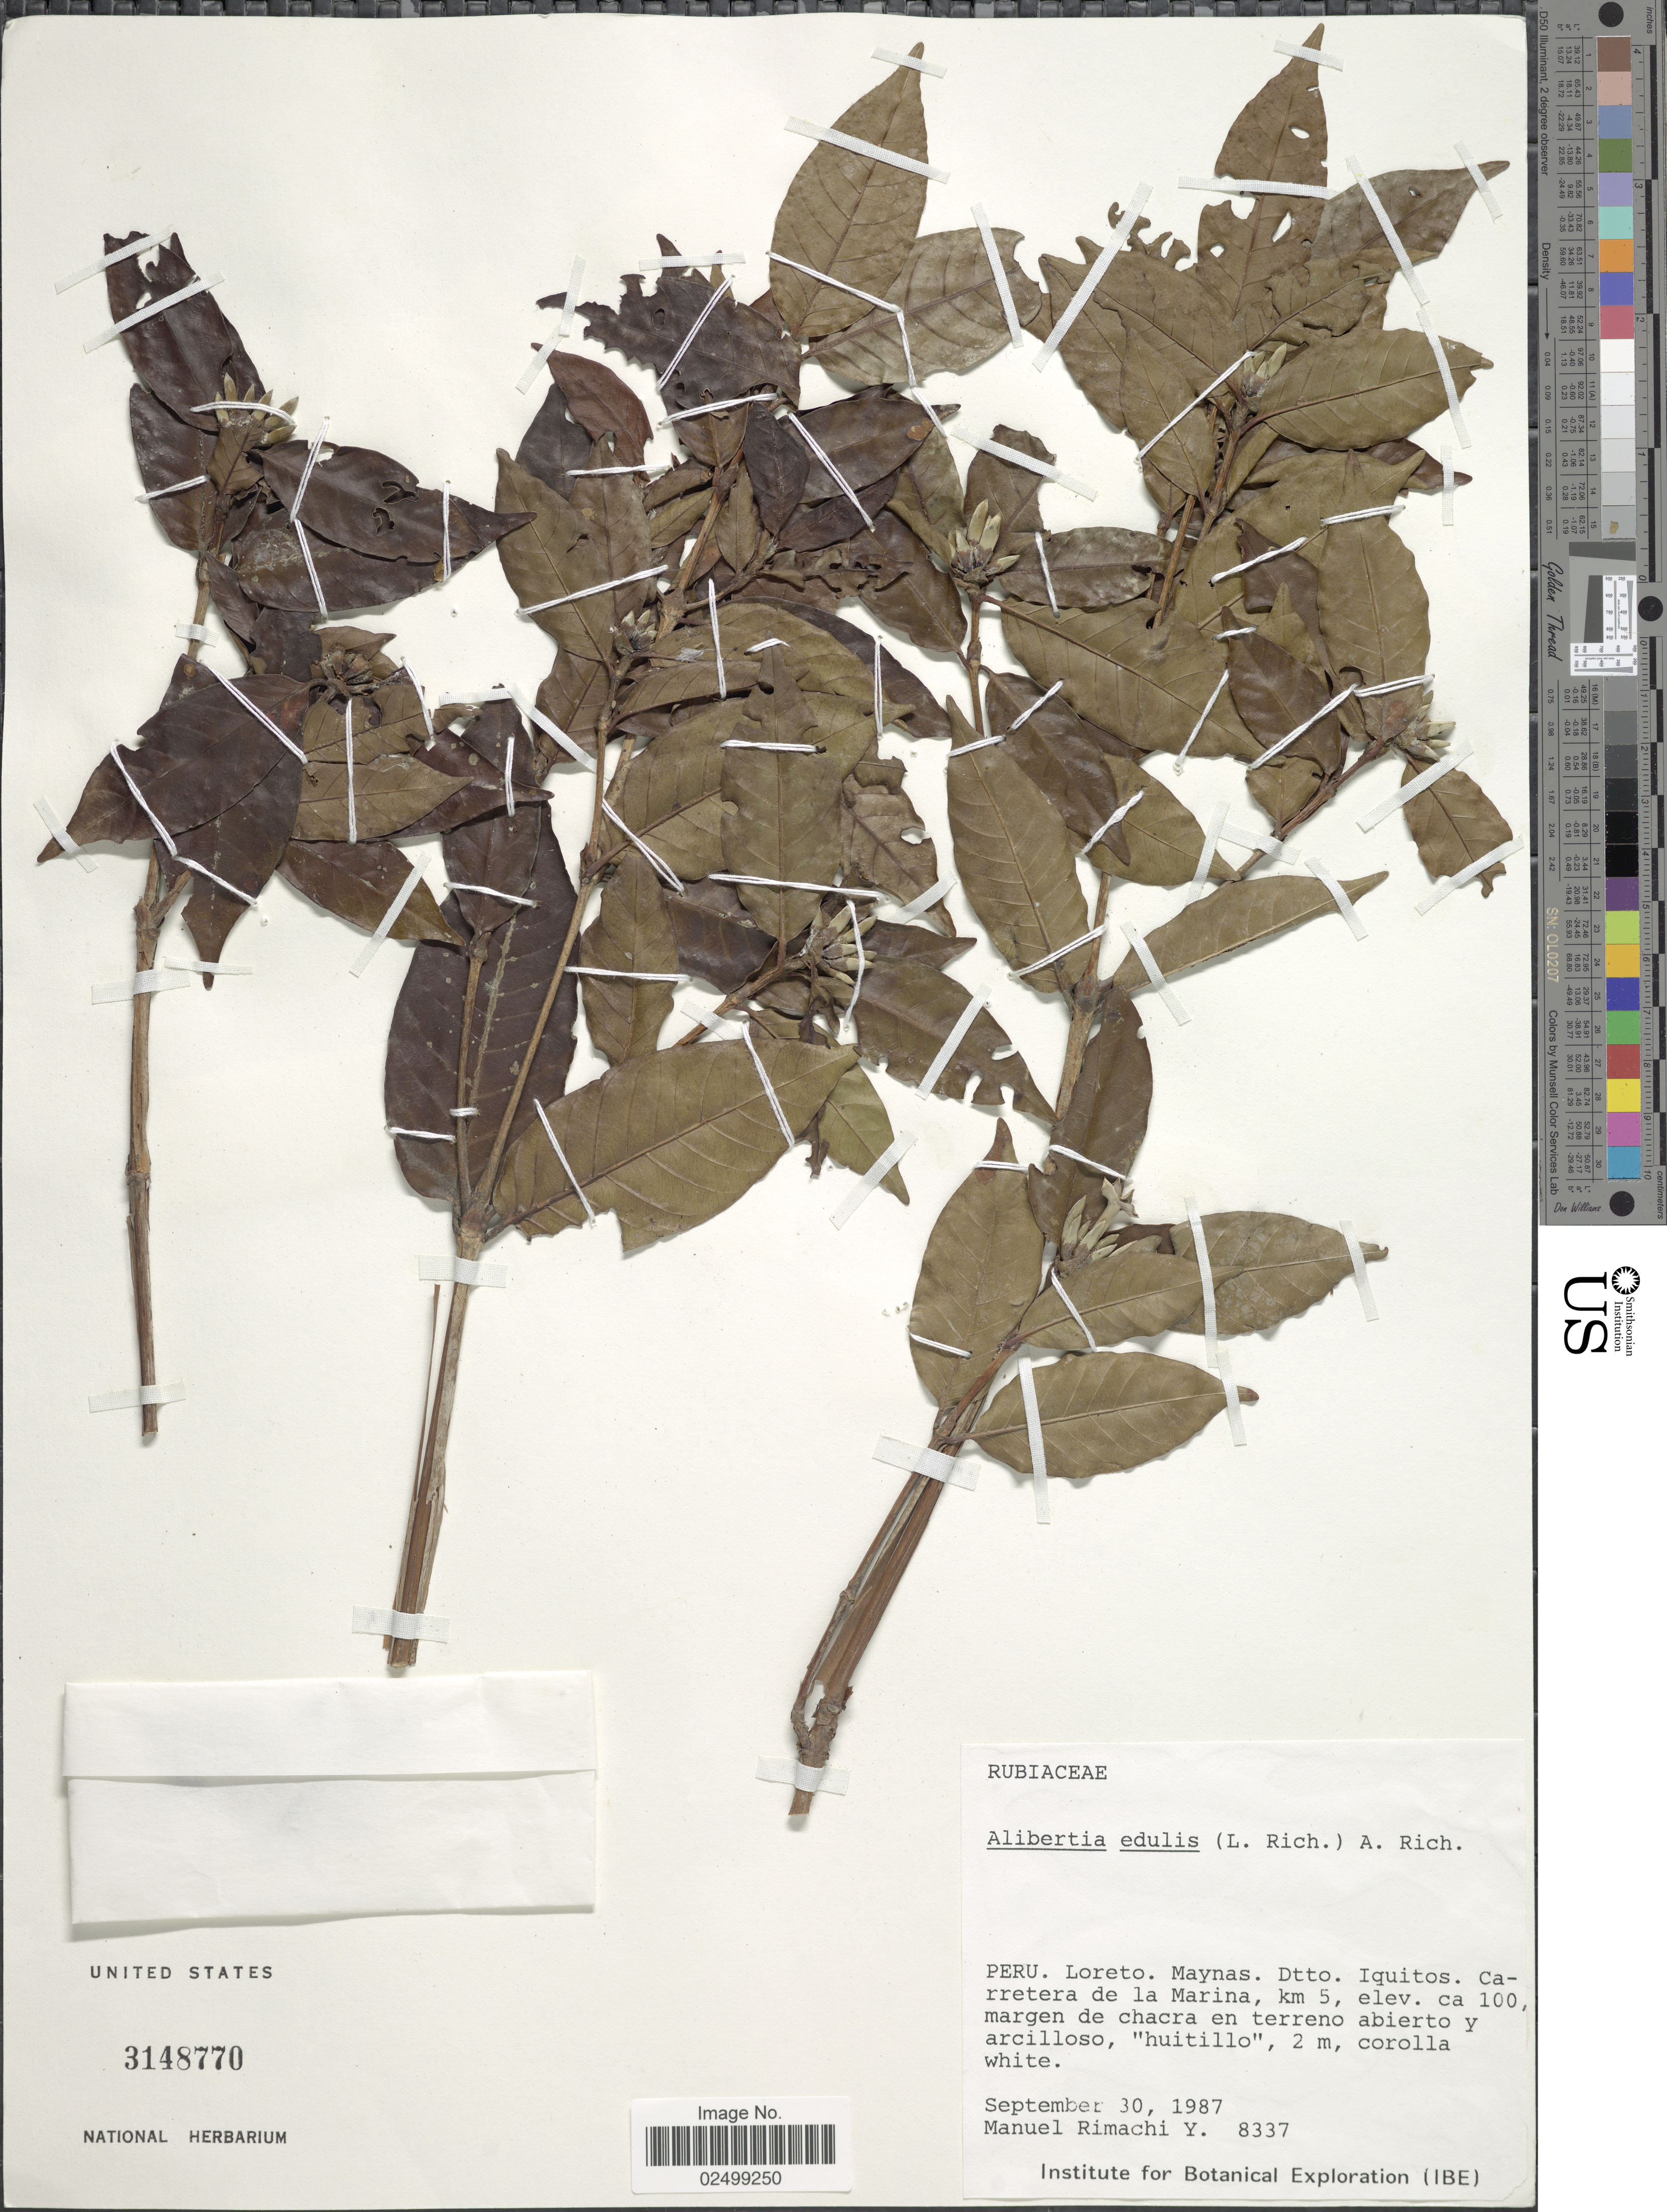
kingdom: Plantae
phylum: Tracheophyta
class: Magnoliopsida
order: Gentianales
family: Rubiaceae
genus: Alibertia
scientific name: Alibertia edulis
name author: (Rich.) A. Rich. ex DC.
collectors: M. Rimachi Y.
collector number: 8337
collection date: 1987-09-30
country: Peru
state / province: Loreto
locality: Maynas Dtto Iquitos. Carretera de la Marina, km 5, margen de chacra en terreno abierto y arcilloso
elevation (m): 100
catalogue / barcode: US 3148770